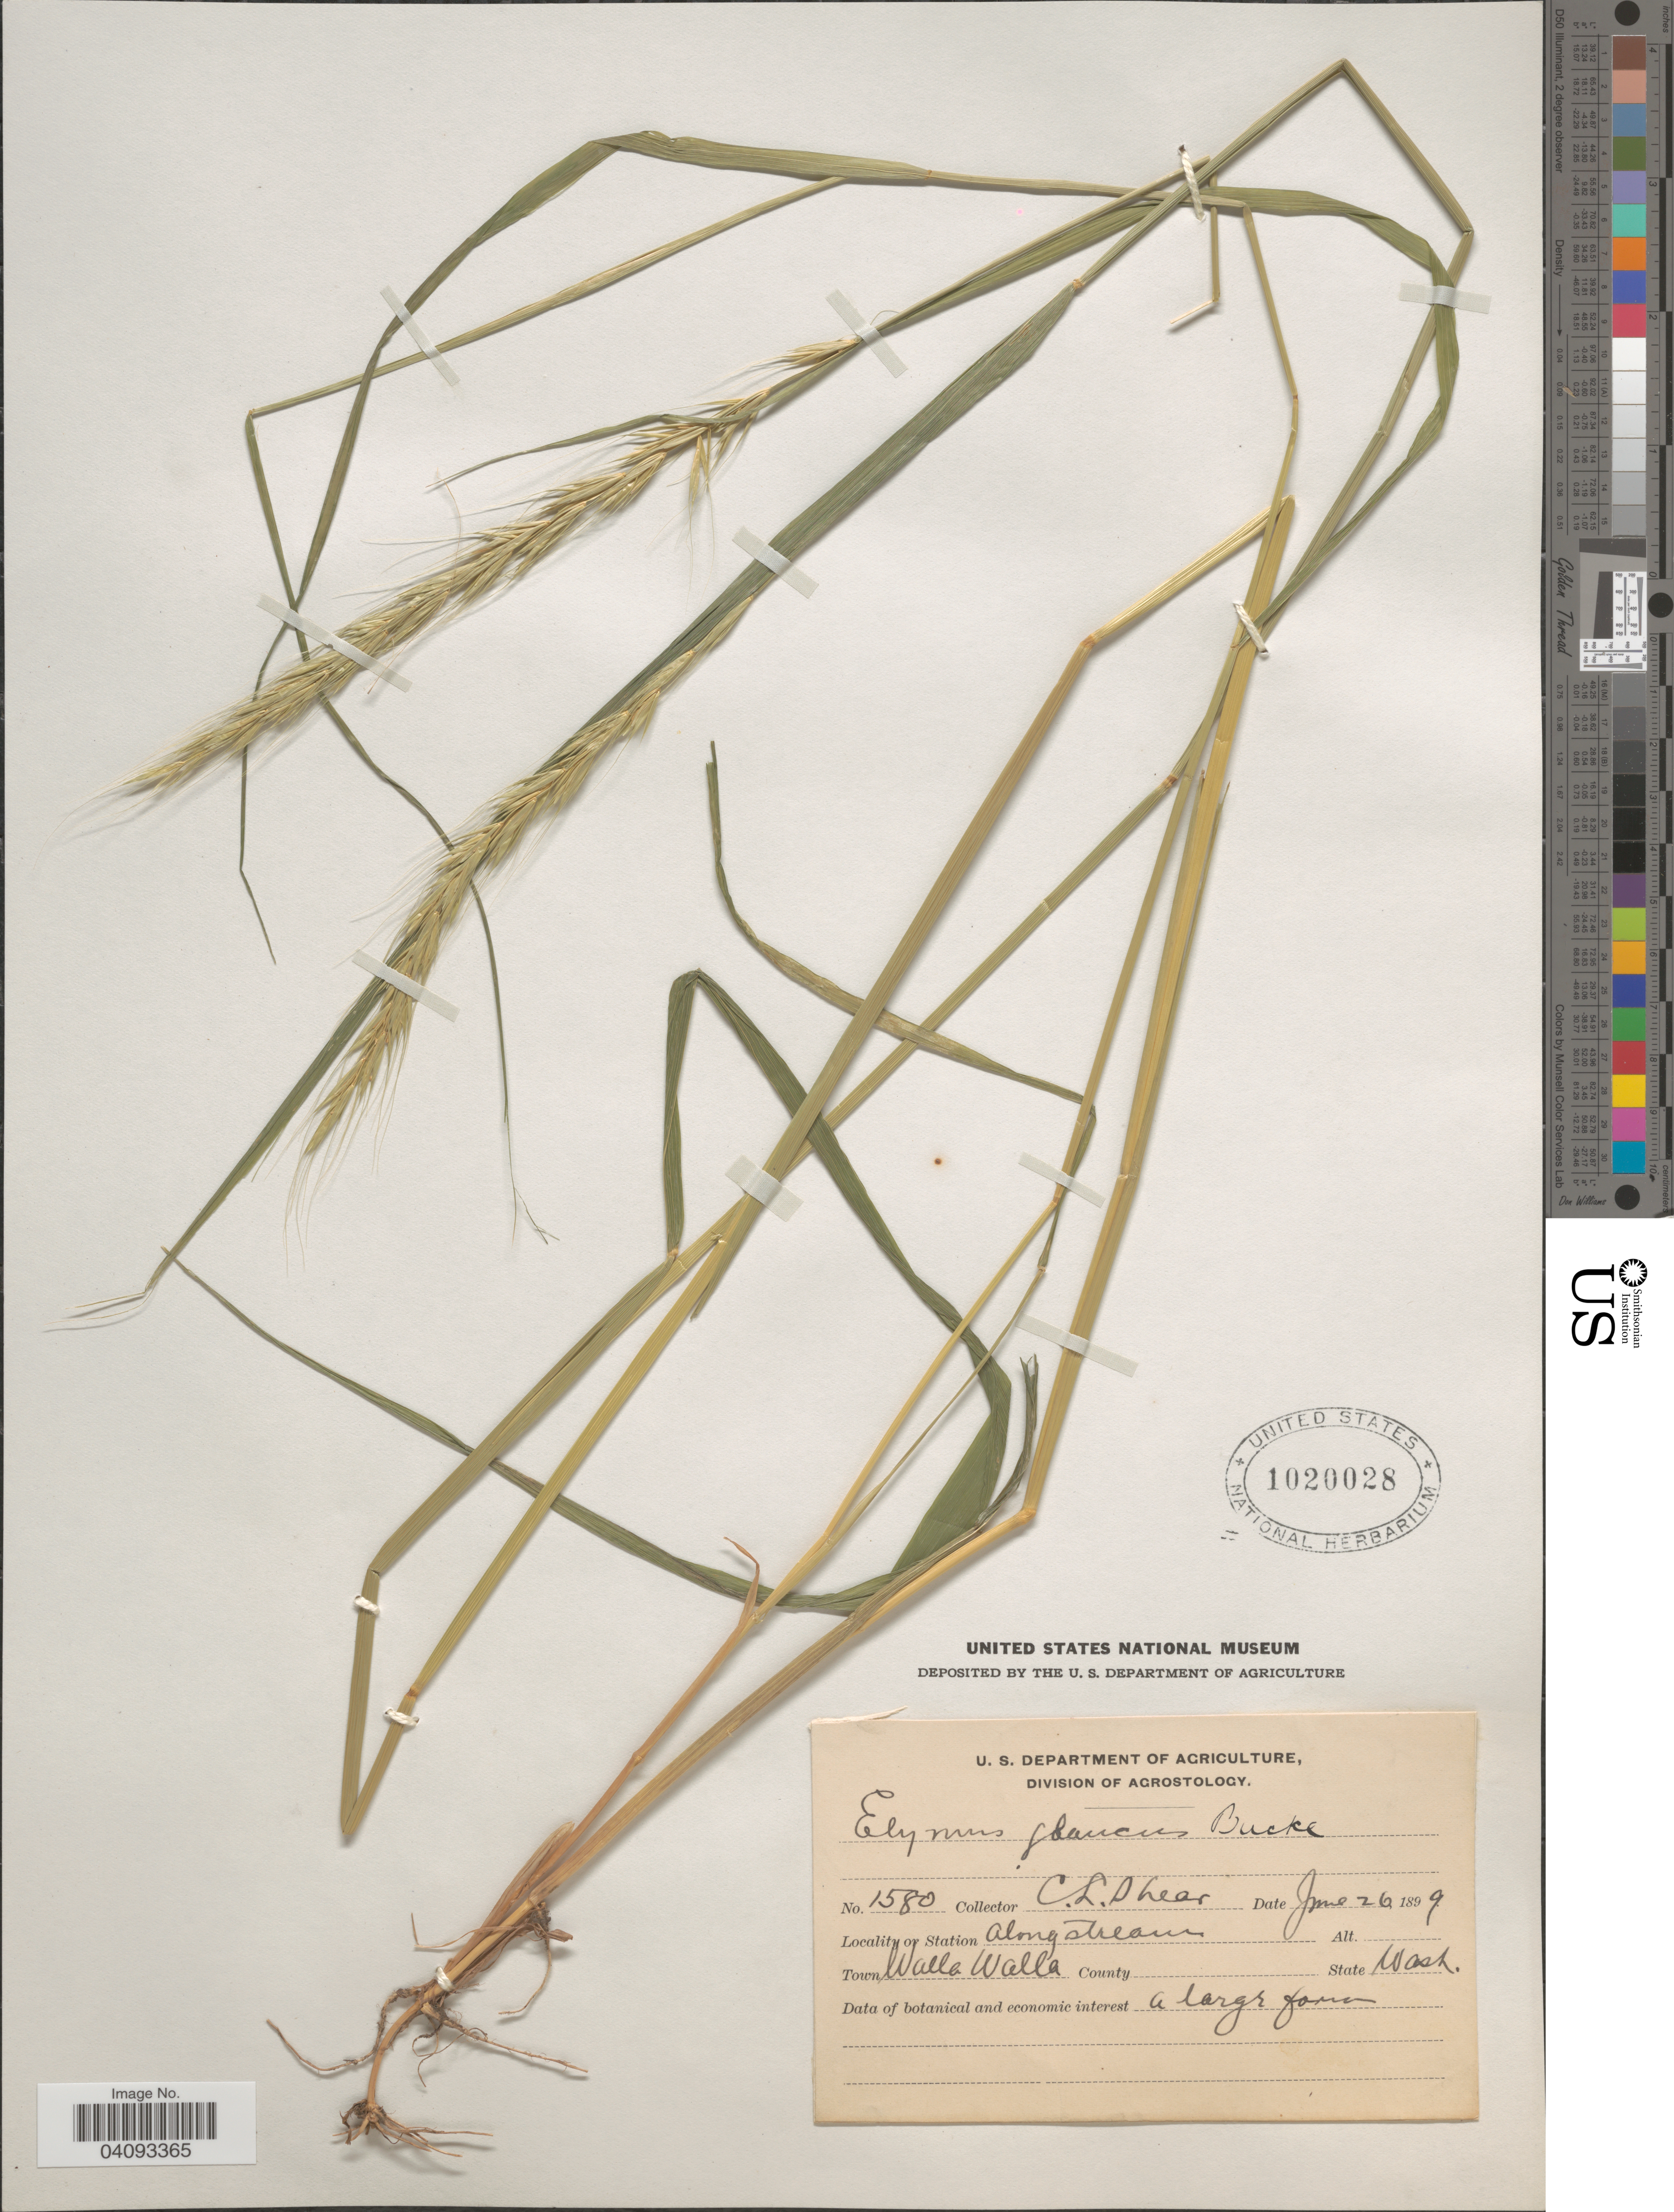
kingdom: Plantae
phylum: Tracheophyta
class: Liliopsida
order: Poales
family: Poaceae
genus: Elymus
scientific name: Elymus glaucus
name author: Buckley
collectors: C. L. Shear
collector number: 1580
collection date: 1899-06-26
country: United States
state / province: Washington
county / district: Walla Walla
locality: Along stream. Town Walla Walla.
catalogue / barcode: US 1020028